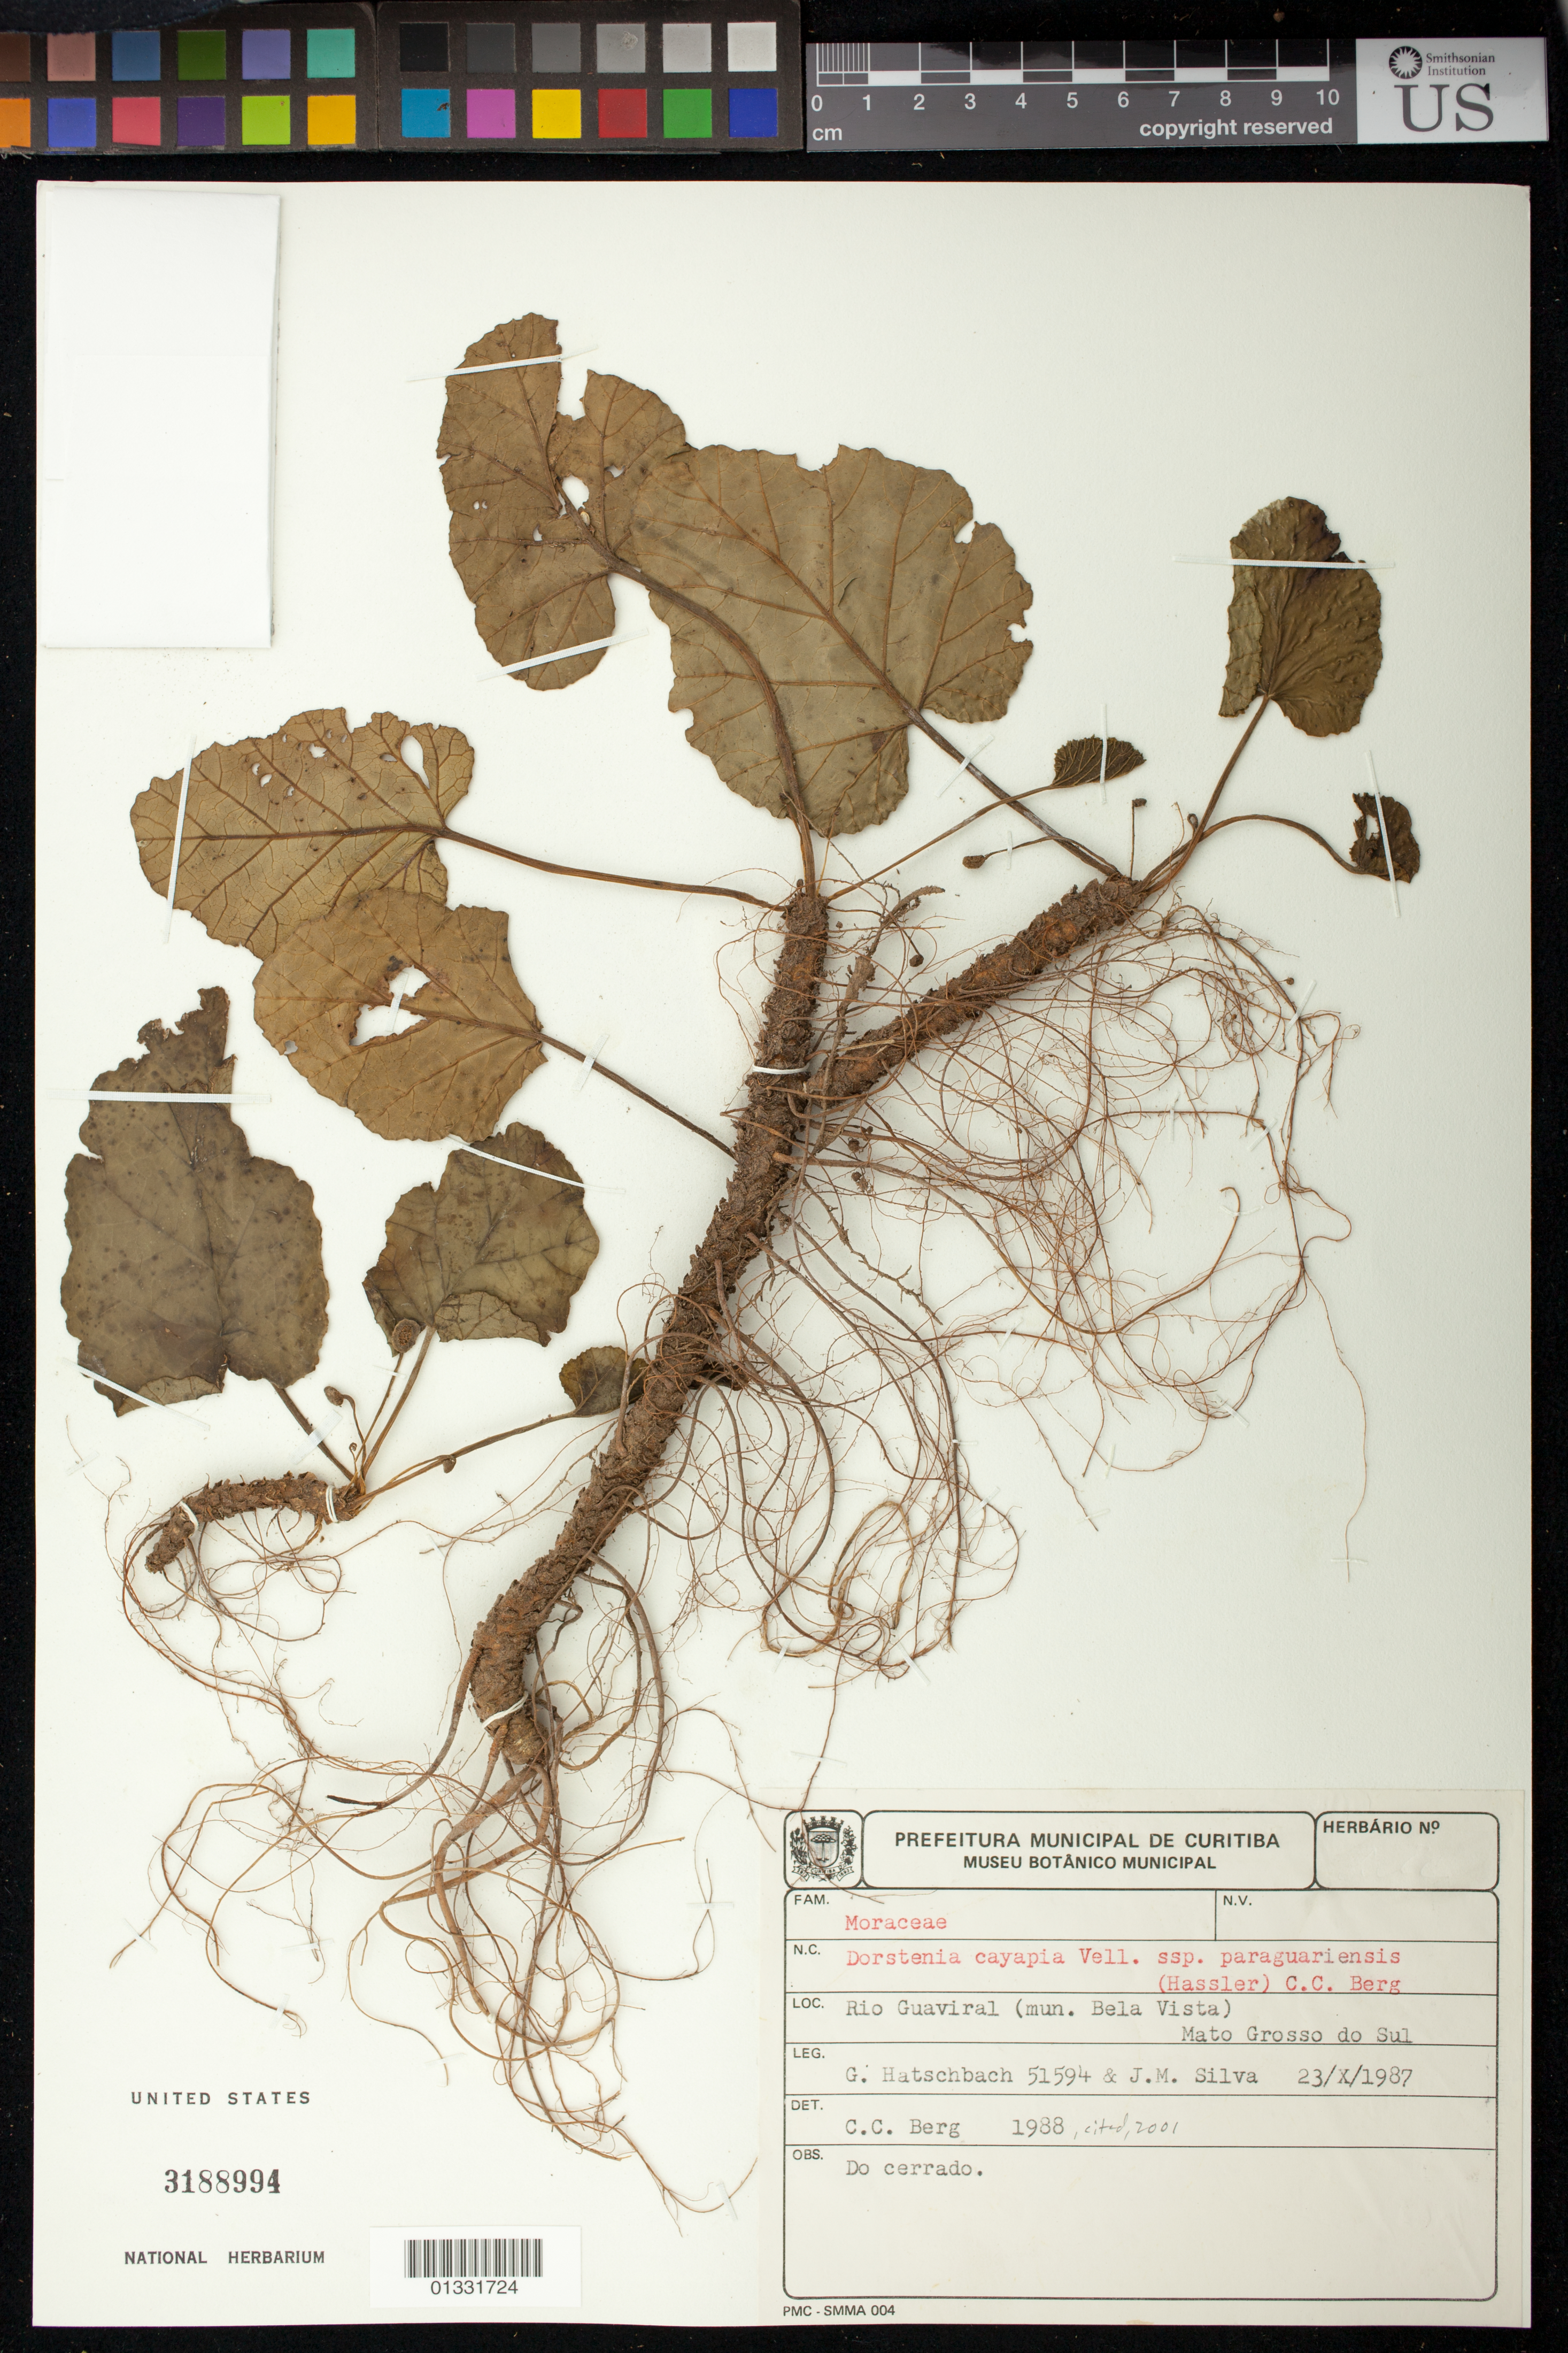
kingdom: Plantae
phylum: Tracheophyta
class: Magnoliopsida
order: Rosales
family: Moraceae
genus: Dorstenia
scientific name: Dorstenia cayapia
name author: Vell.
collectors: G. Hatschbach & J. M. Silva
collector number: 51594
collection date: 1987-10-23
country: Brazil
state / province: Mato Grosso do Sul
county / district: Bela Vista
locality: Rio Guaviral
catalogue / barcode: US 3188994